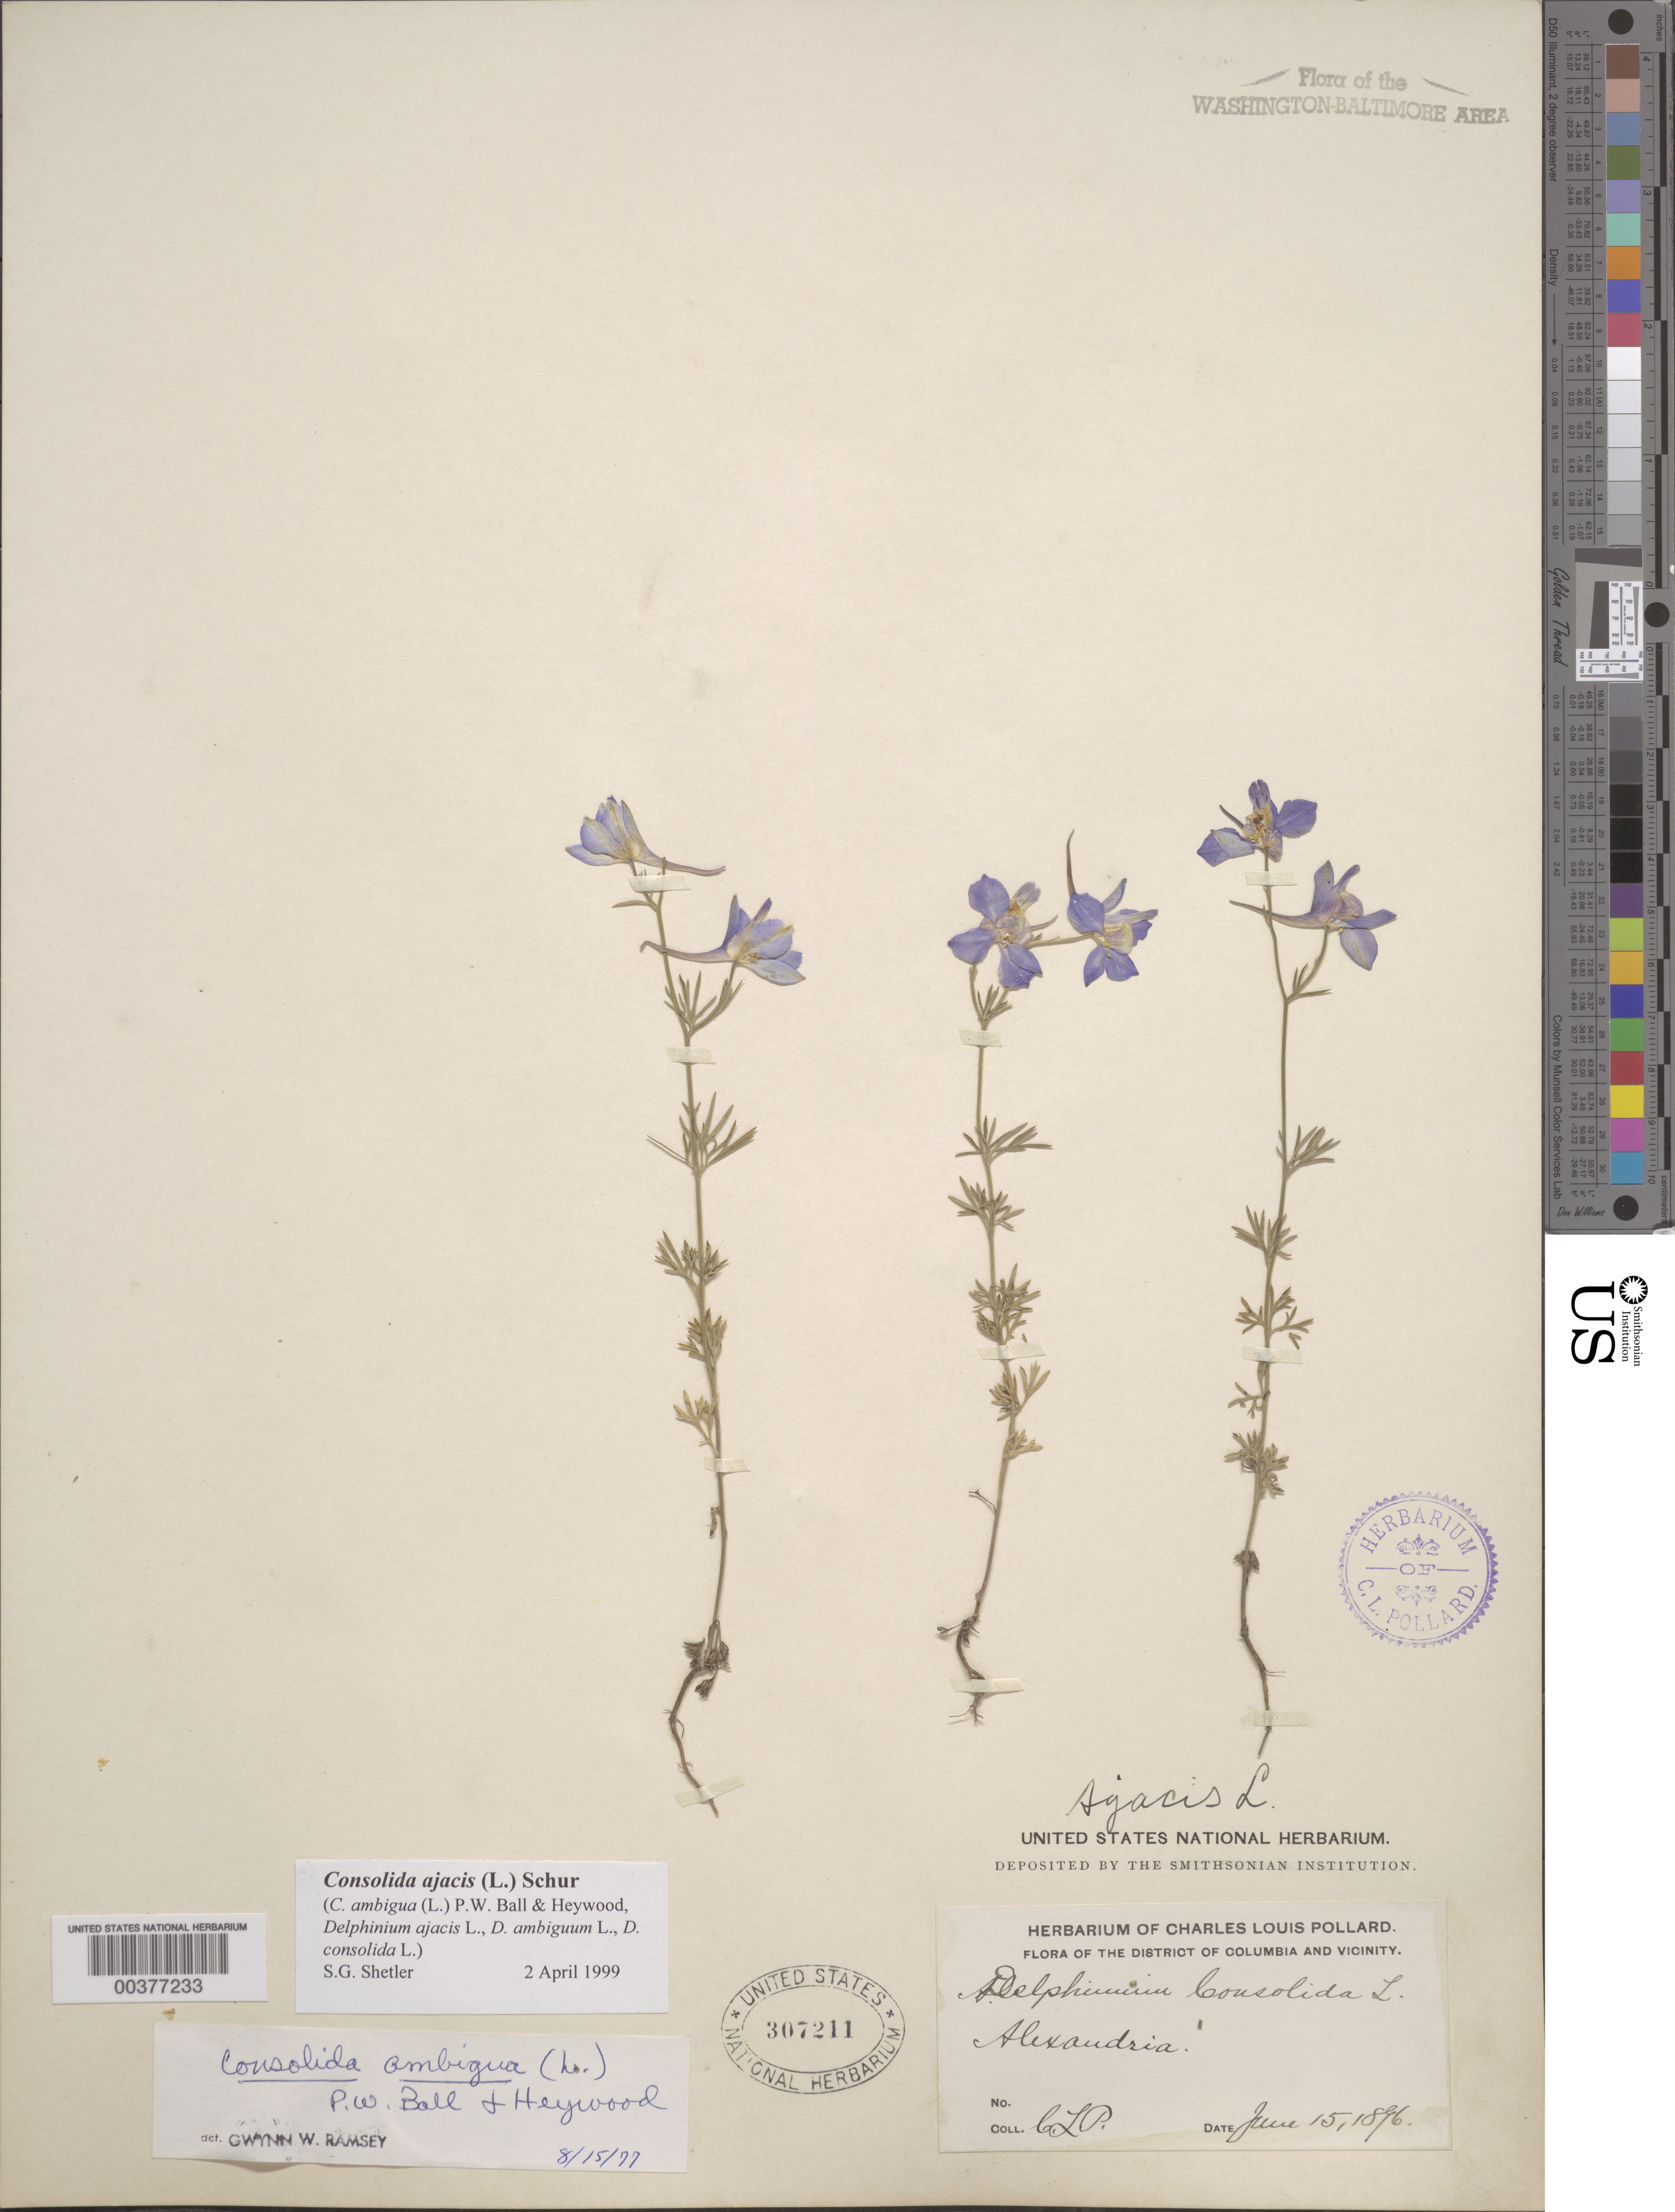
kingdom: Plantae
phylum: Tracheophyta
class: Magnoliopsida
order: Ranunculales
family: Ranunculaceae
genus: Delphinium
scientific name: Delphinium ajacis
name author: L.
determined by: Strong, M. T., (US), Smithsonian Institution - National Museum of Natural History (UNITED STATES)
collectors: C. L. Pollard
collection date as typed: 15 Jun 1896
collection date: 1896-06-15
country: United States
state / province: Virginia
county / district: City of Alexandria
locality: Alexandria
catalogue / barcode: US 307211